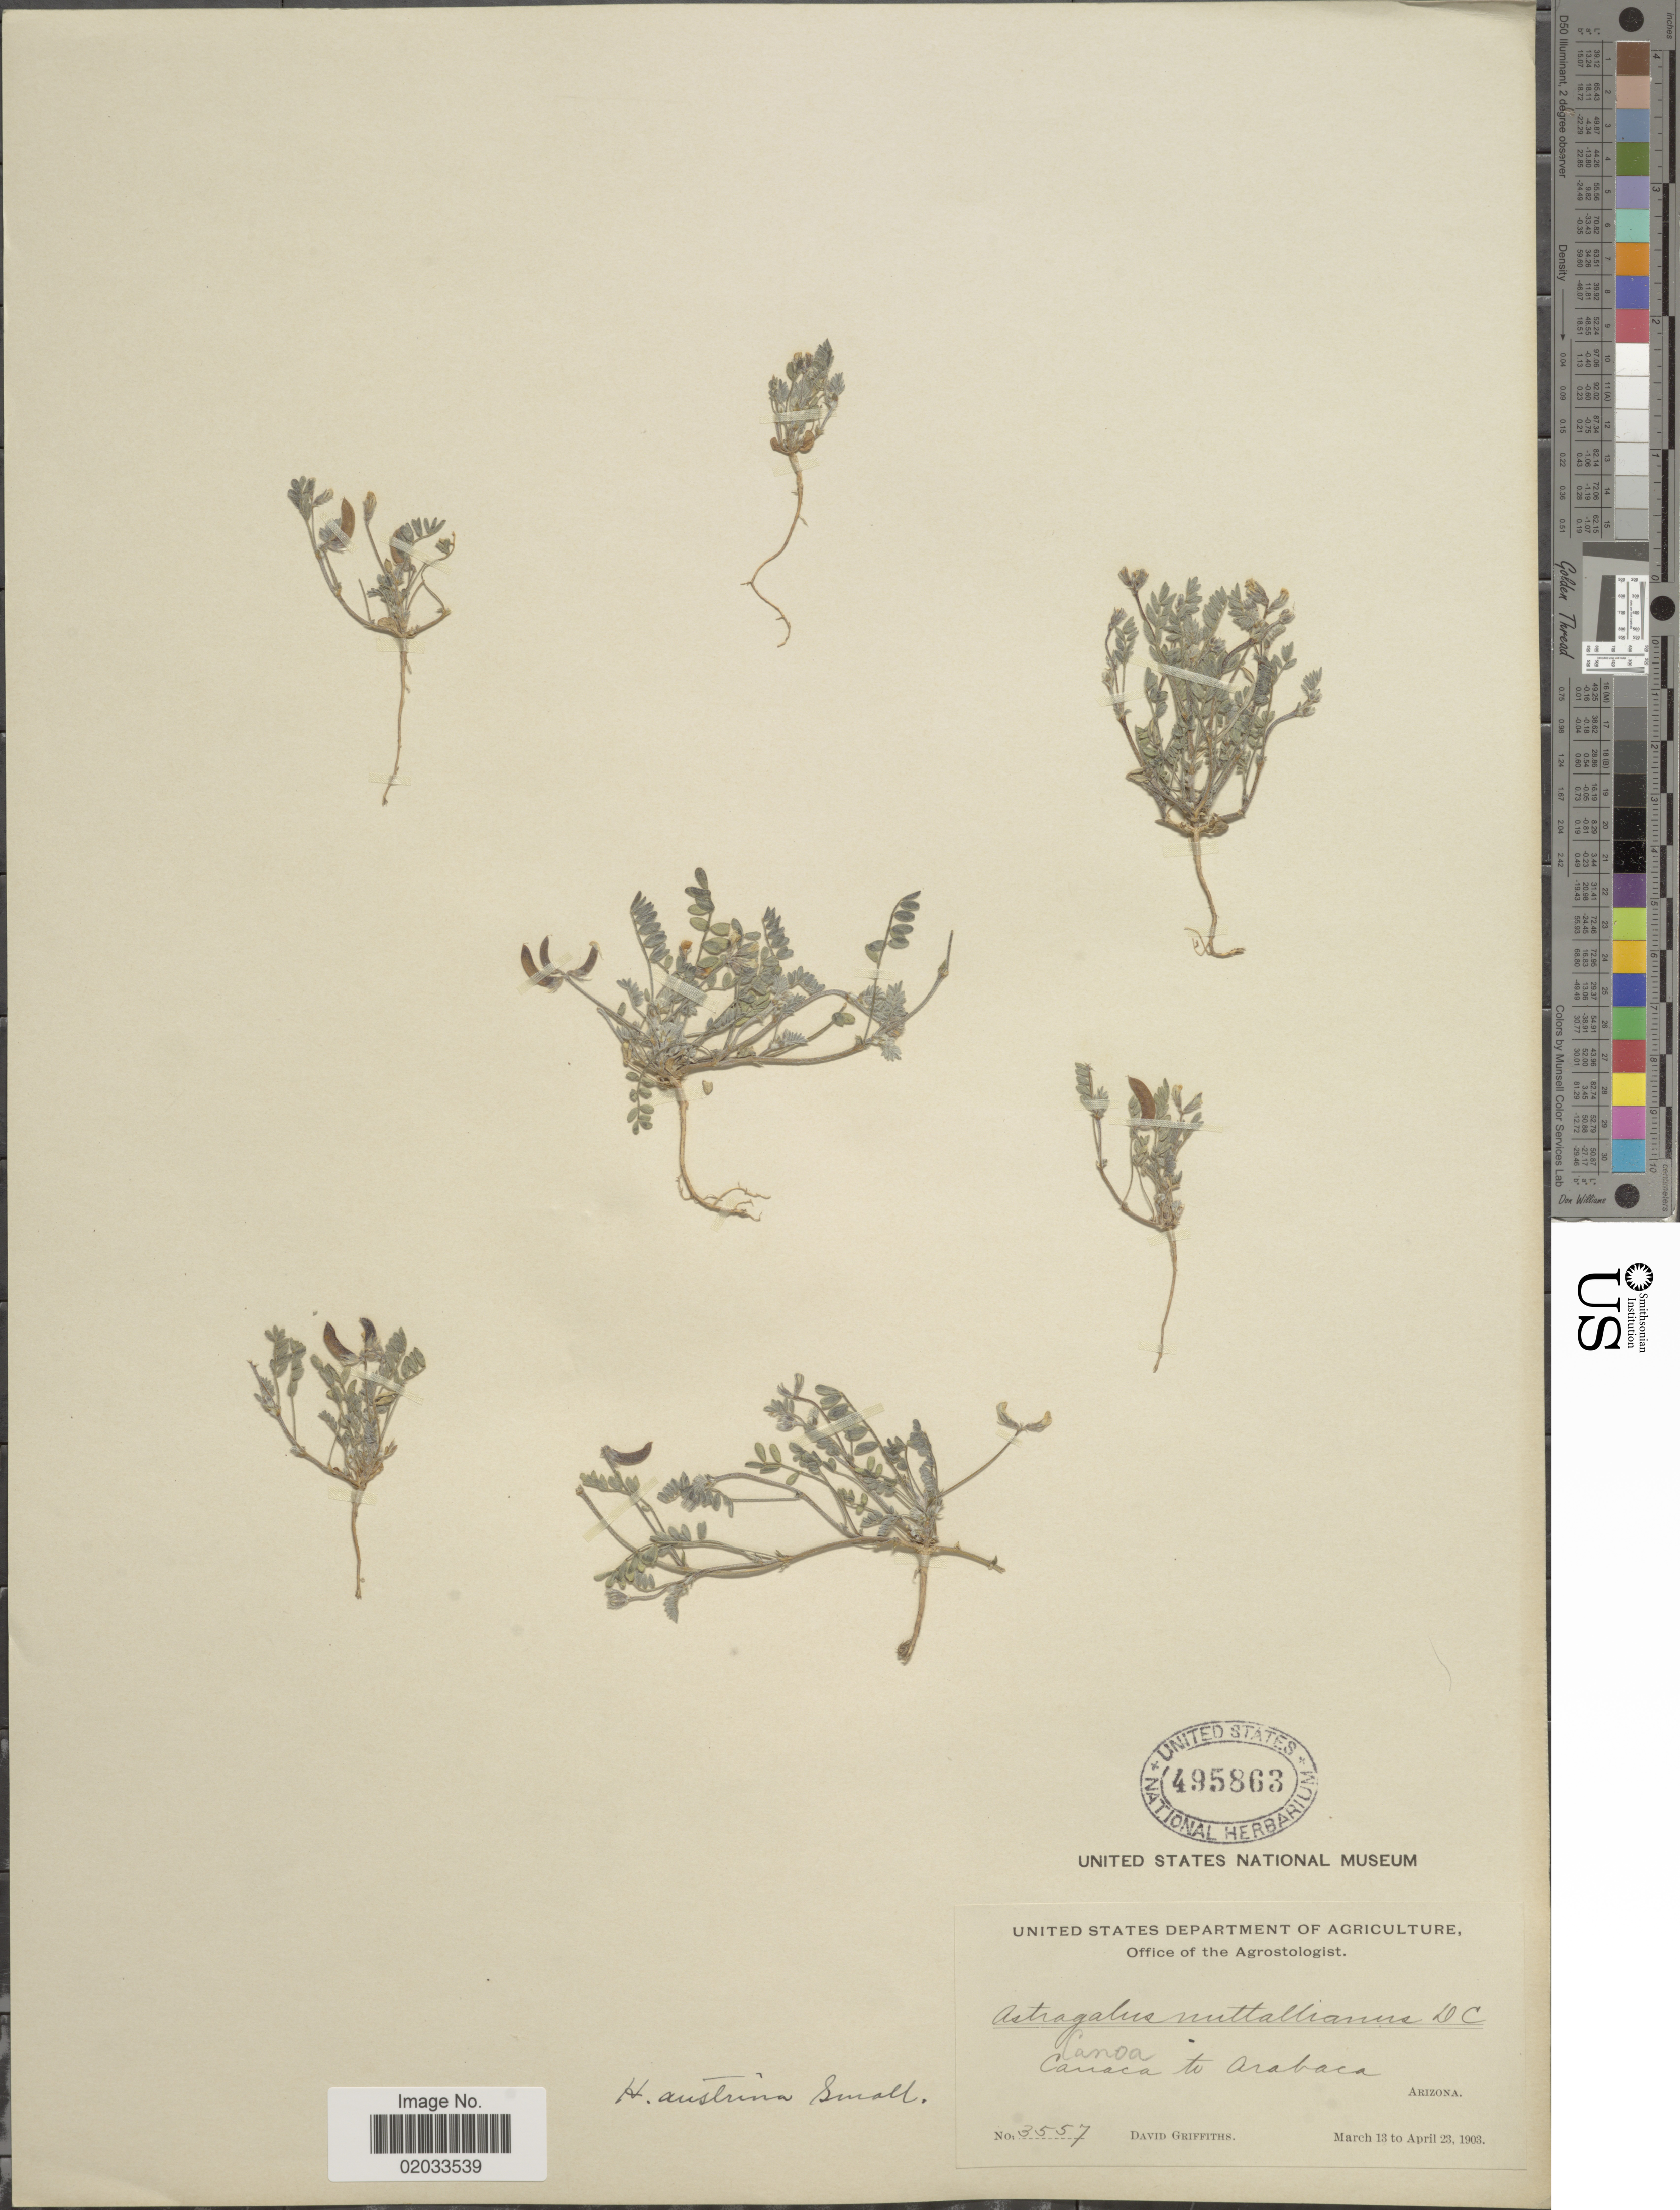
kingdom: Plantae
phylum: Tracheophyta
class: Magnoliopsida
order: Fabales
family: Fabaceae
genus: Astragalus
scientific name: Astragalus emoryanus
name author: (Rydb.) Cory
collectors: D. Griffiths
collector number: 3557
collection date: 1903-03-13/1903-04-23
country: United States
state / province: Arizona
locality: Canaca to Arabaca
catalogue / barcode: US 495863